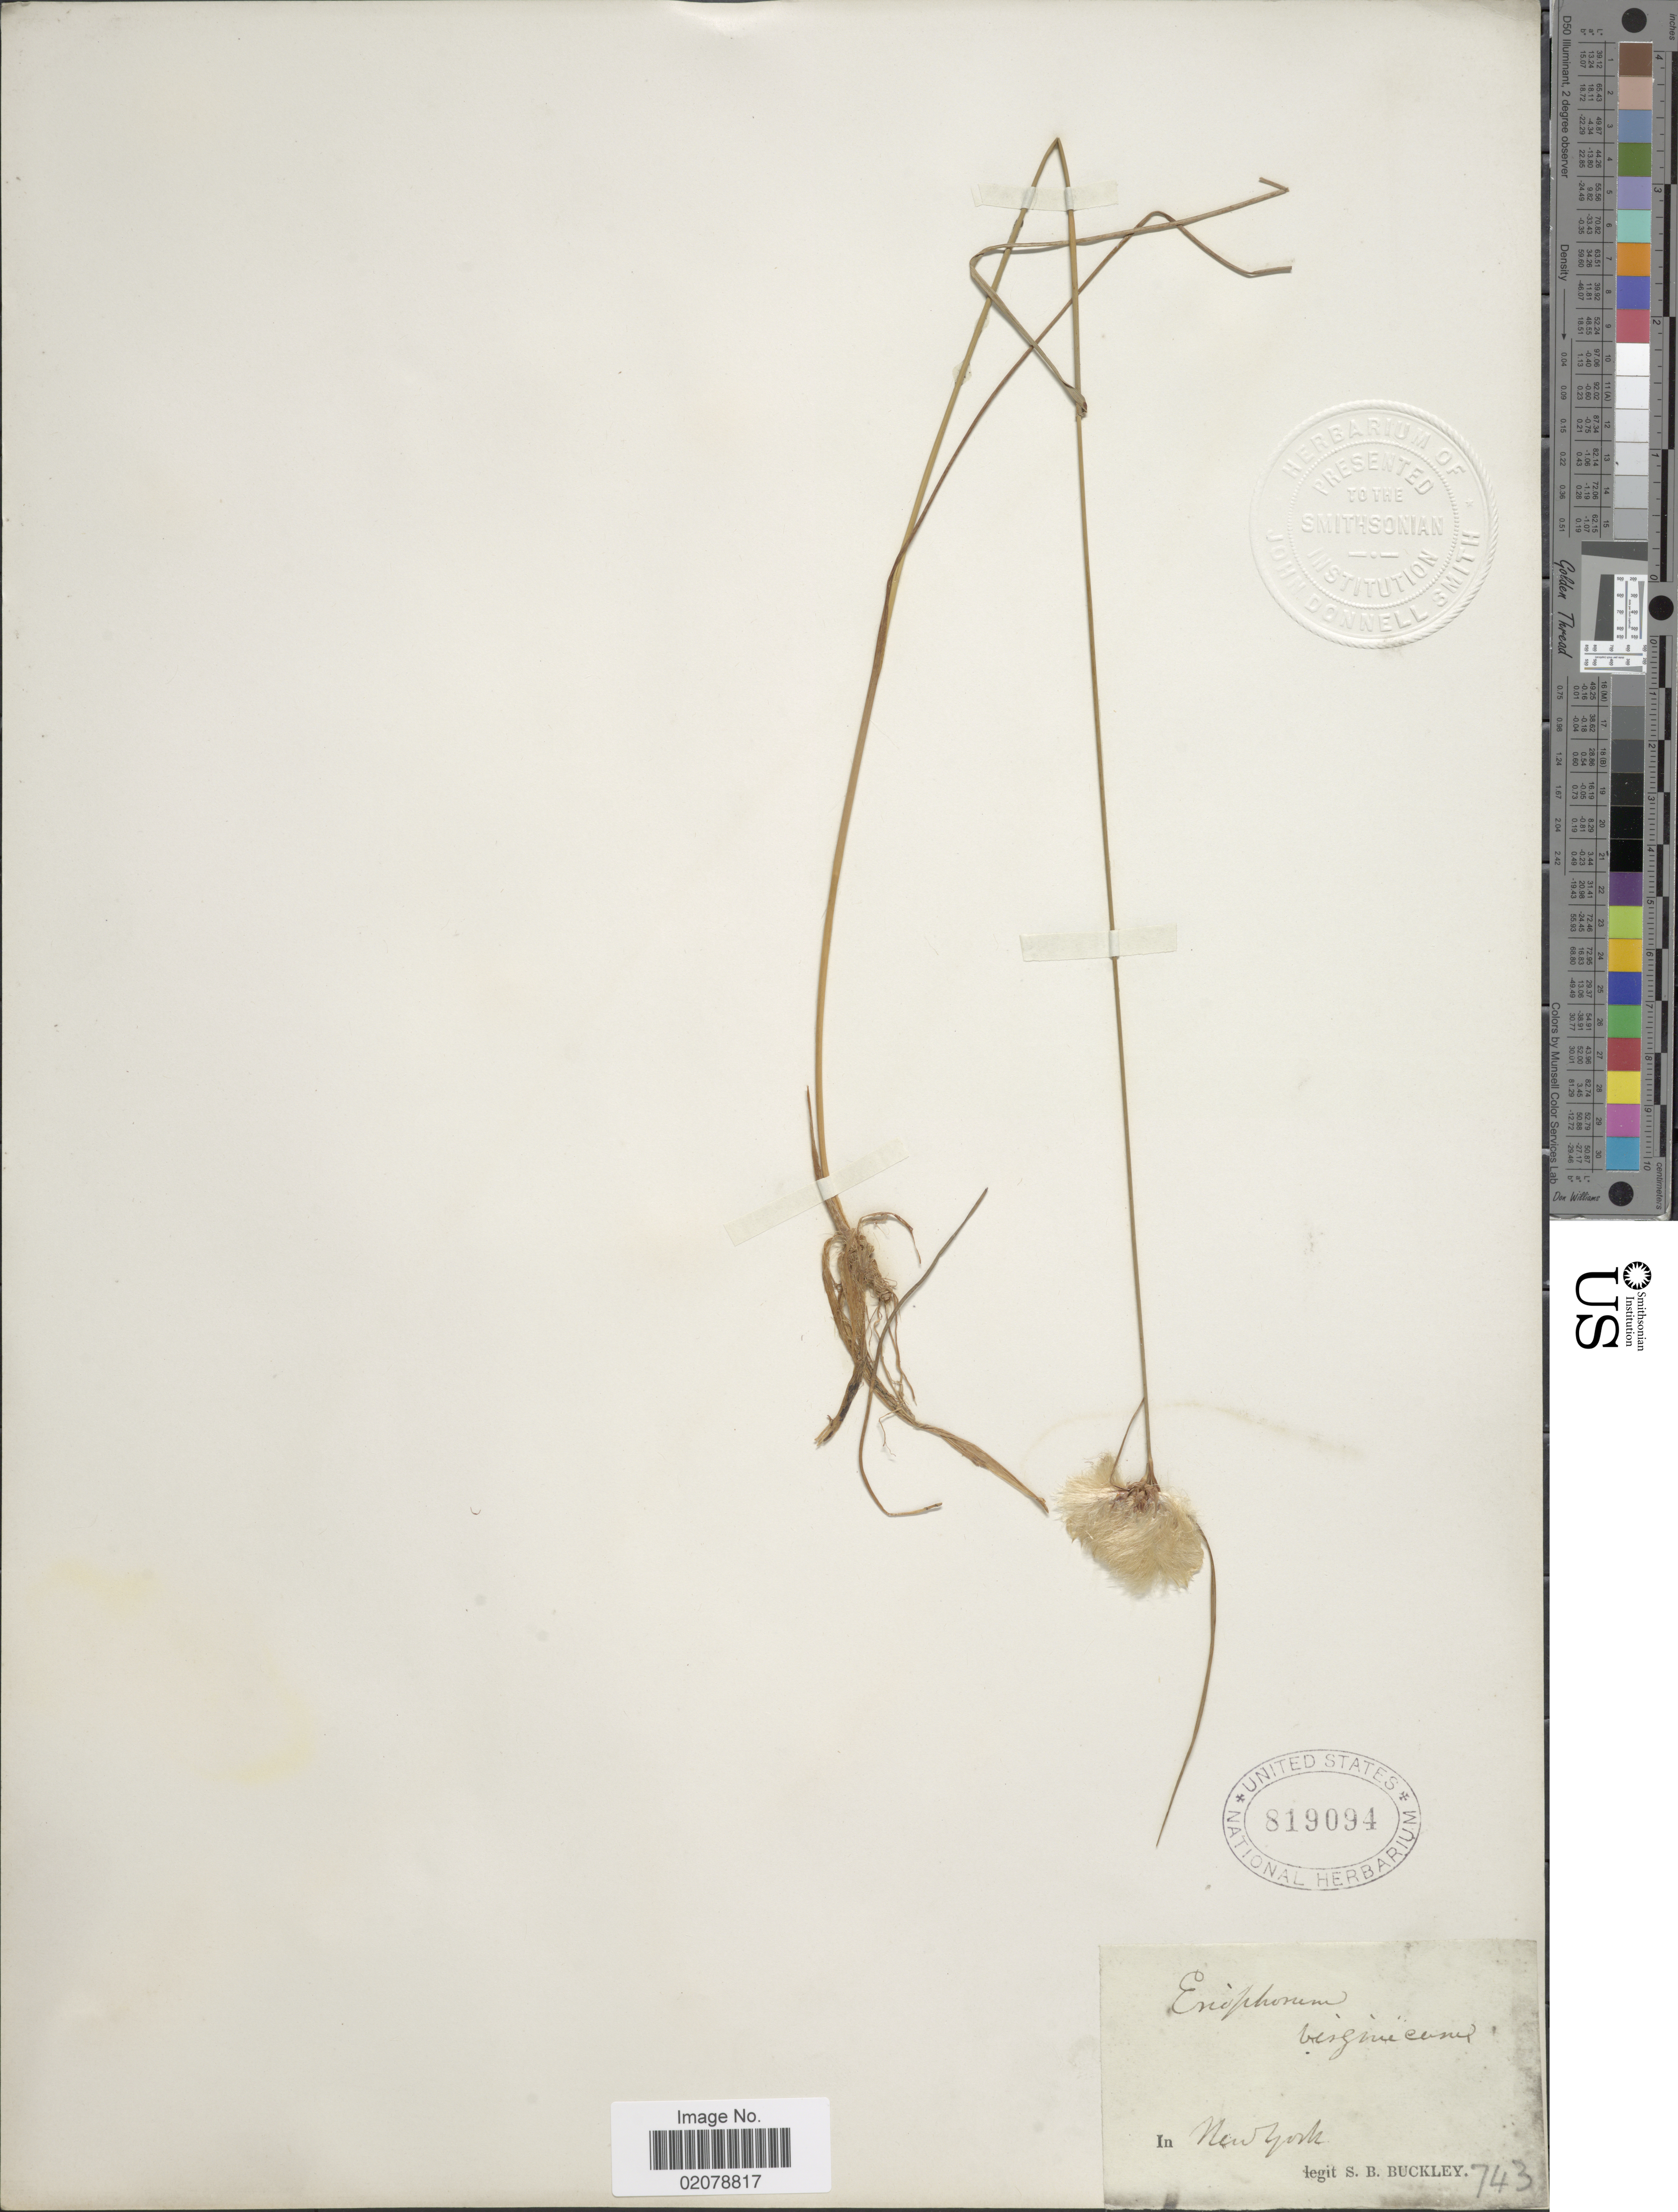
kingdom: Plantae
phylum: Tracheophyta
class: Liliopsida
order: Poales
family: Cyperaceae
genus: Eriophorum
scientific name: Eriophorum virginicum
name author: L.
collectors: S. B. Buckley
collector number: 743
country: United States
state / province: New York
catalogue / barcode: US 819094